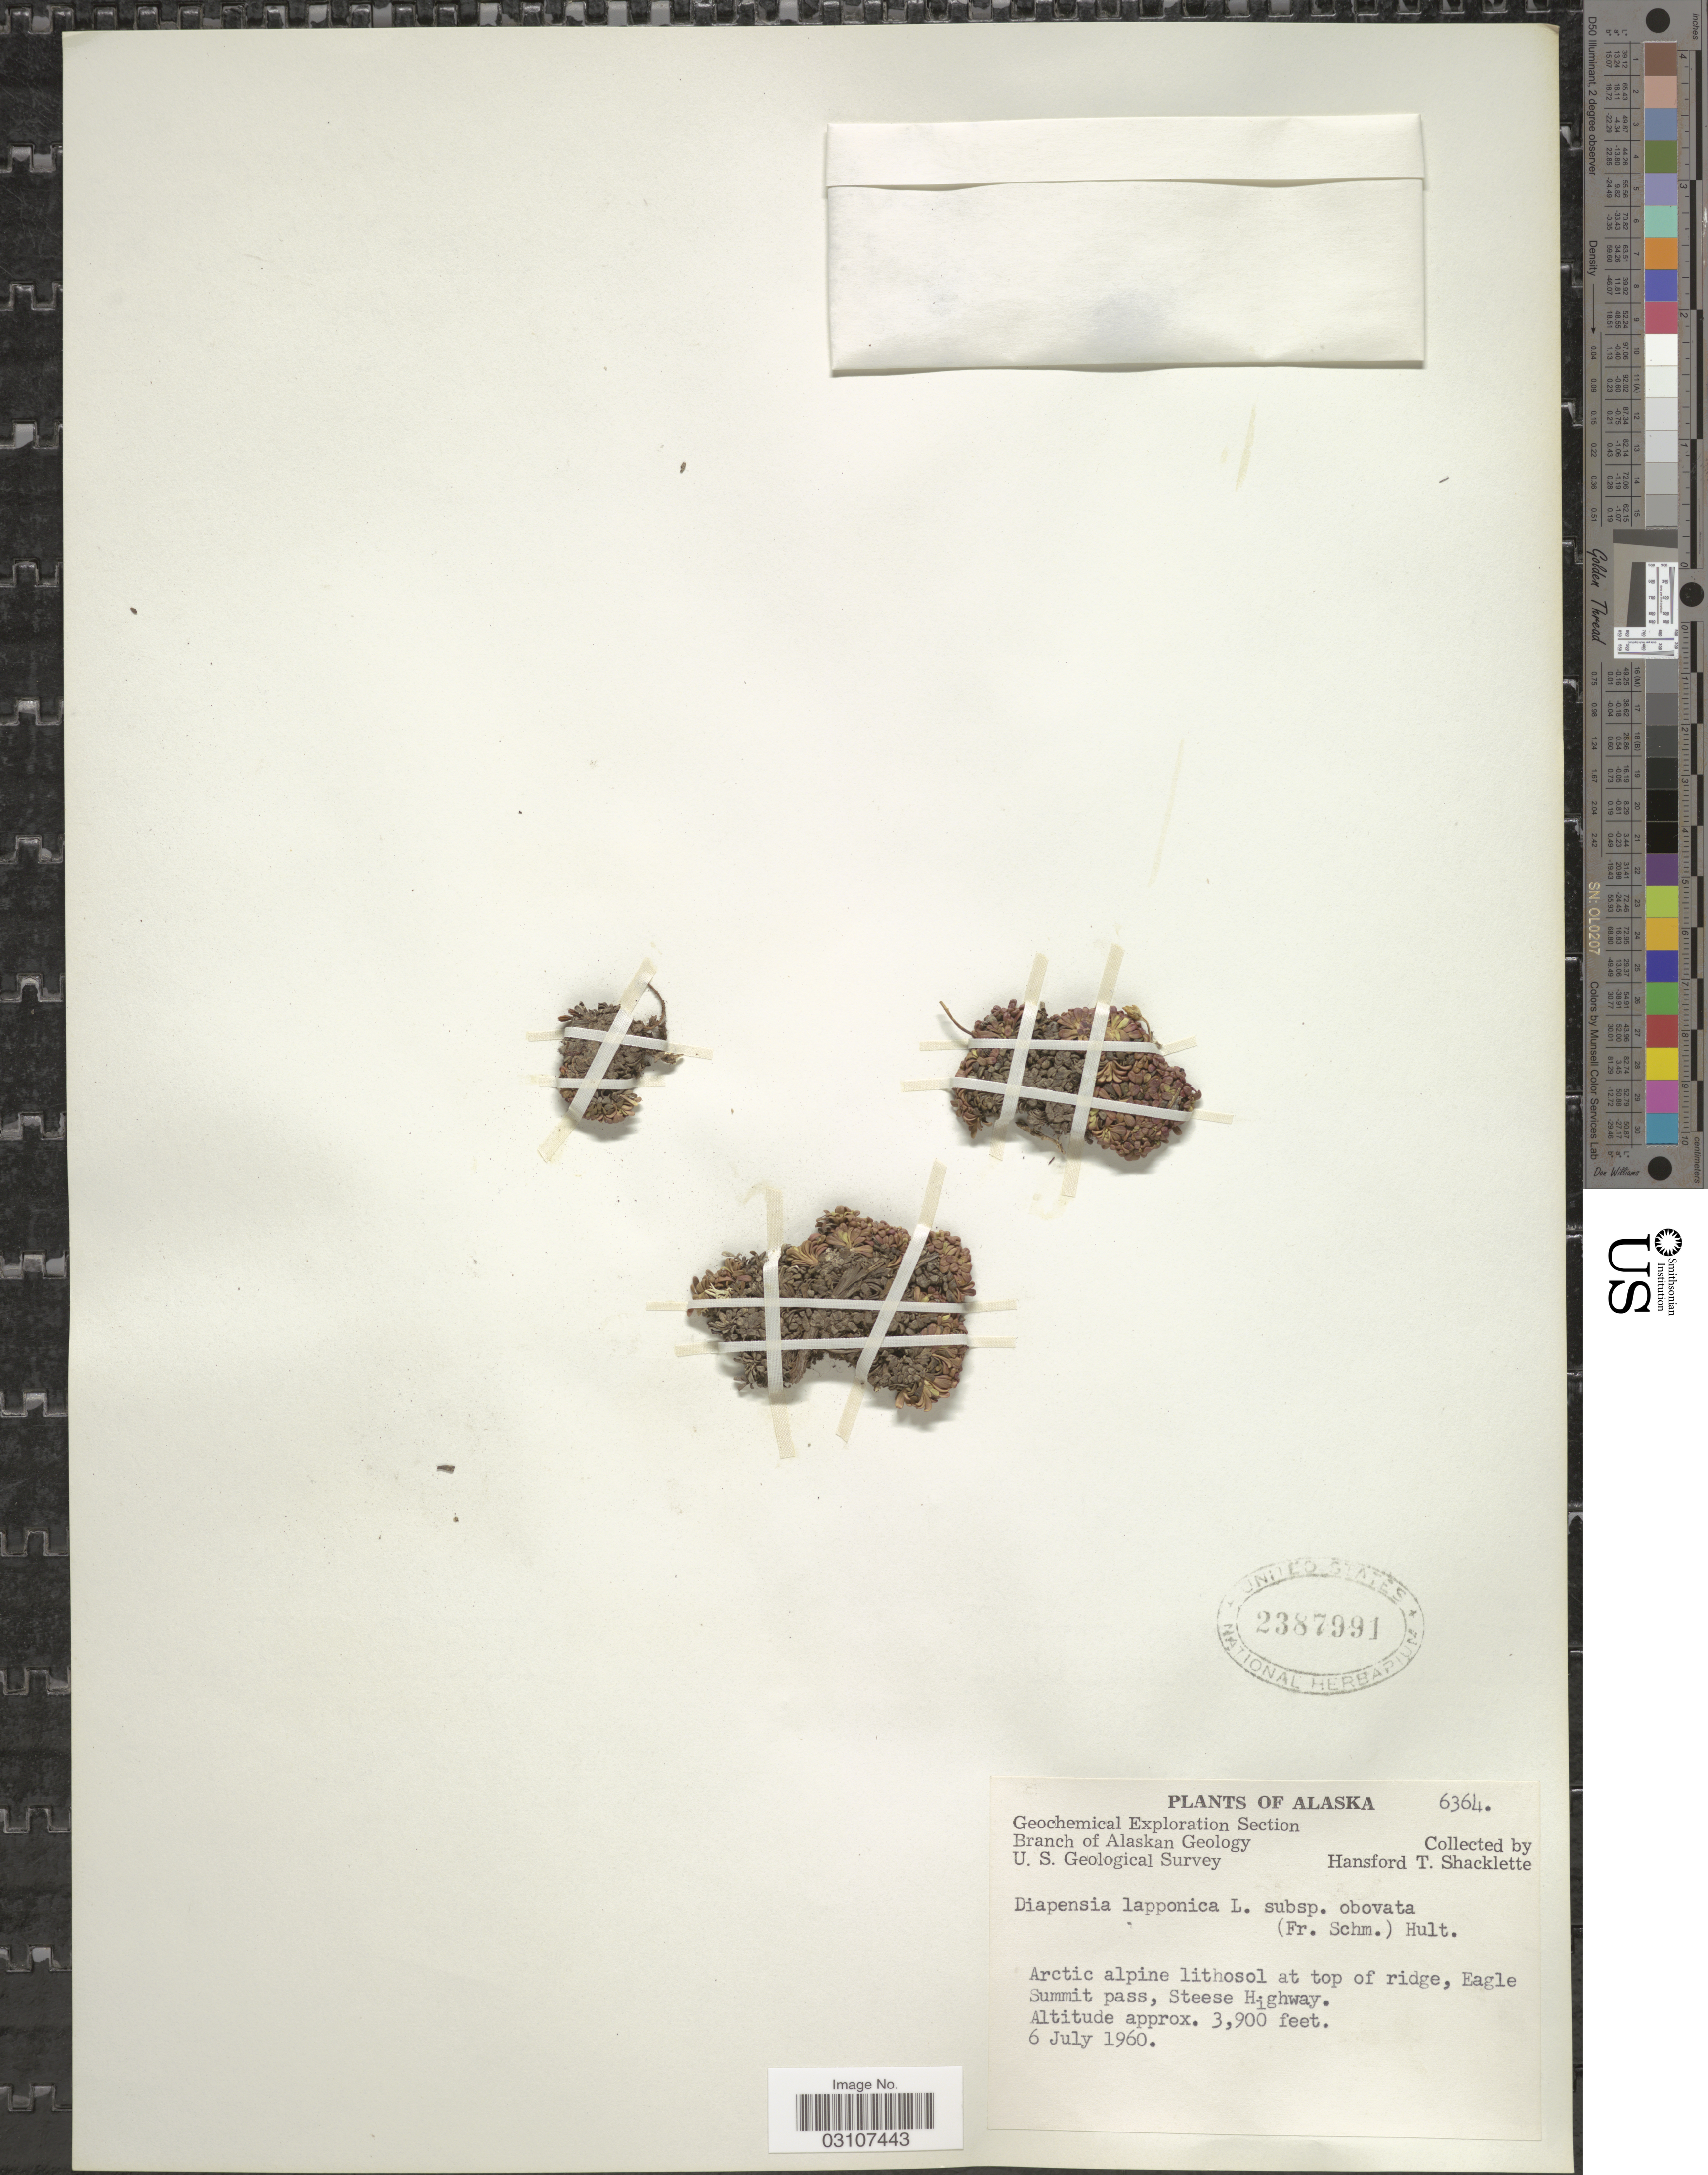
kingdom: Plantae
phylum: Tracheophyta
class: Magnoliopsida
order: Ericales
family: Diapensiaceae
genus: Diapensia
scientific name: Diapensia lapponica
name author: L.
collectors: H. Shacklette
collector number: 6364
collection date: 1960-07-06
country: United States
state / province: Alaska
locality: Arctic alpine lithosol at top of ridge, Eagle Summit pass, Steese Highway.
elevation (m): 1189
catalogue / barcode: US 2387991